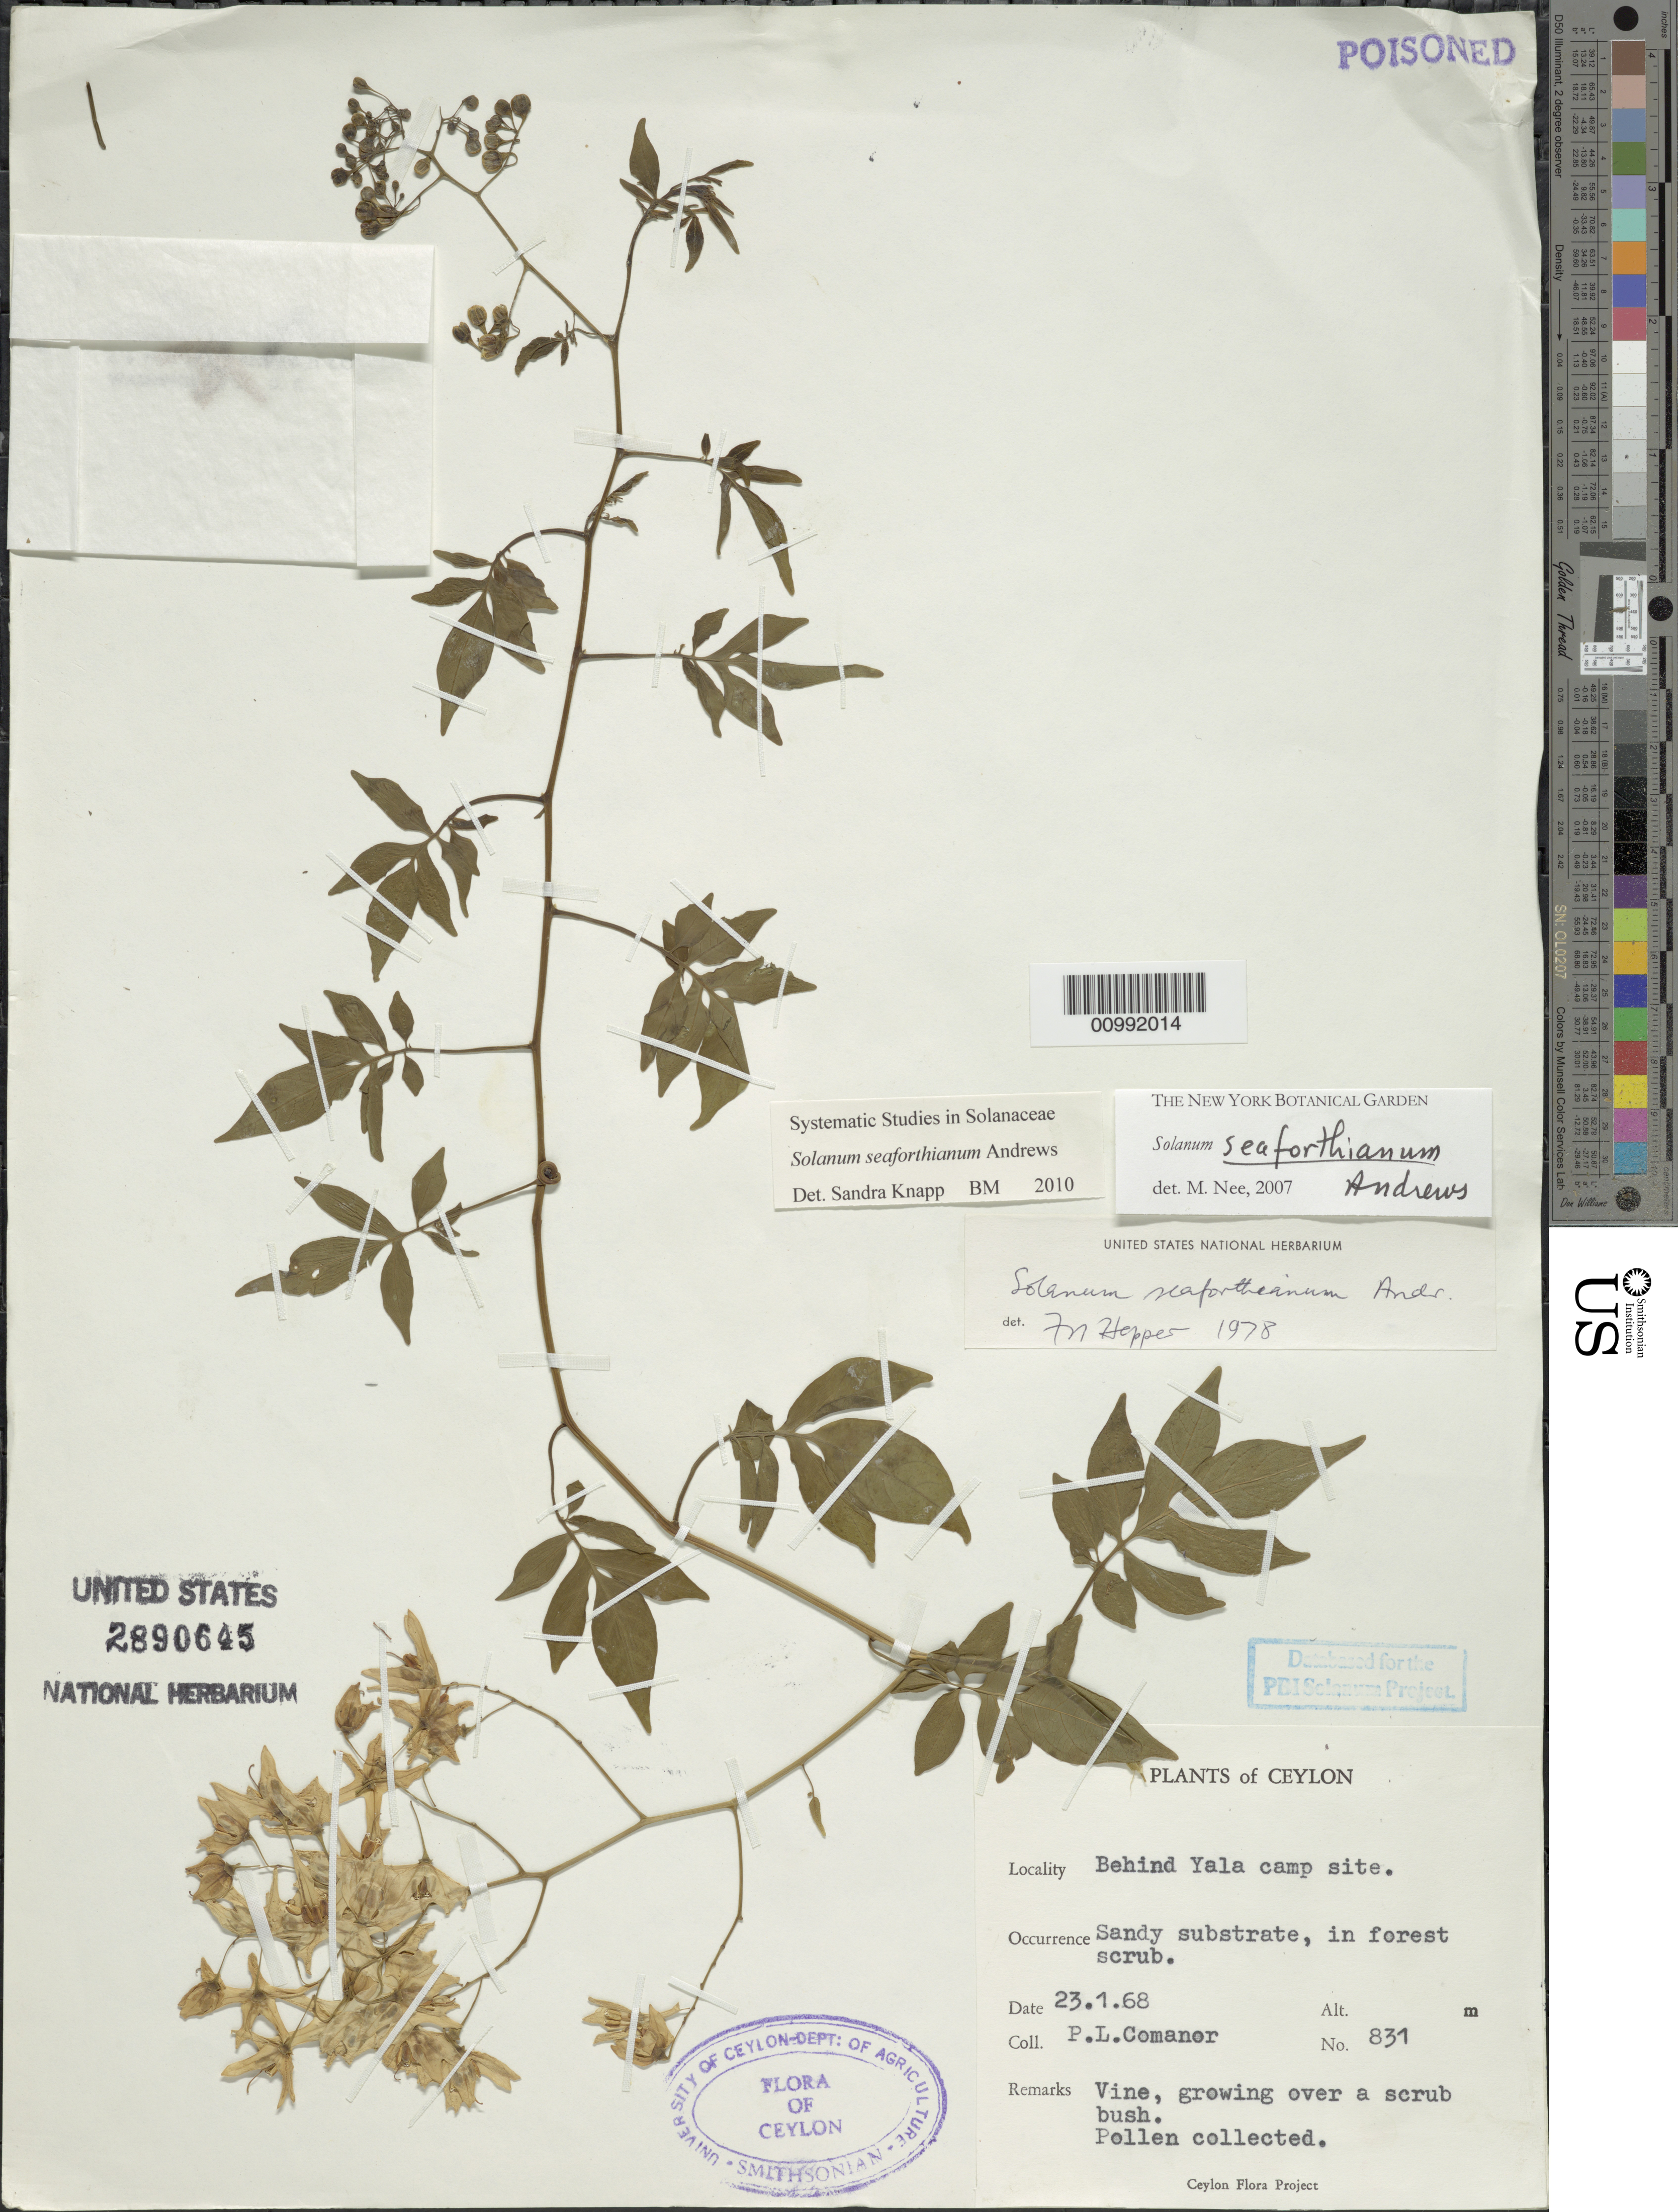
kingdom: Plantae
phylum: Tracheophyta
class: Magnoliopsida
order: Solanales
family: Solanaceae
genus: Solanum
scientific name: Solanum seaforthianum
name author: Andrews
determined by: Knapp, S. D.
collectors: P. Comanor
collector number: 831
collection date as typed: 23 Jan 1968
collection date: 1968-01-23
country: Sri Lanka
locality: behind Yala campsite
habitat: sandy substrate, in forest scrub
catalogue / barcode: US 2890645